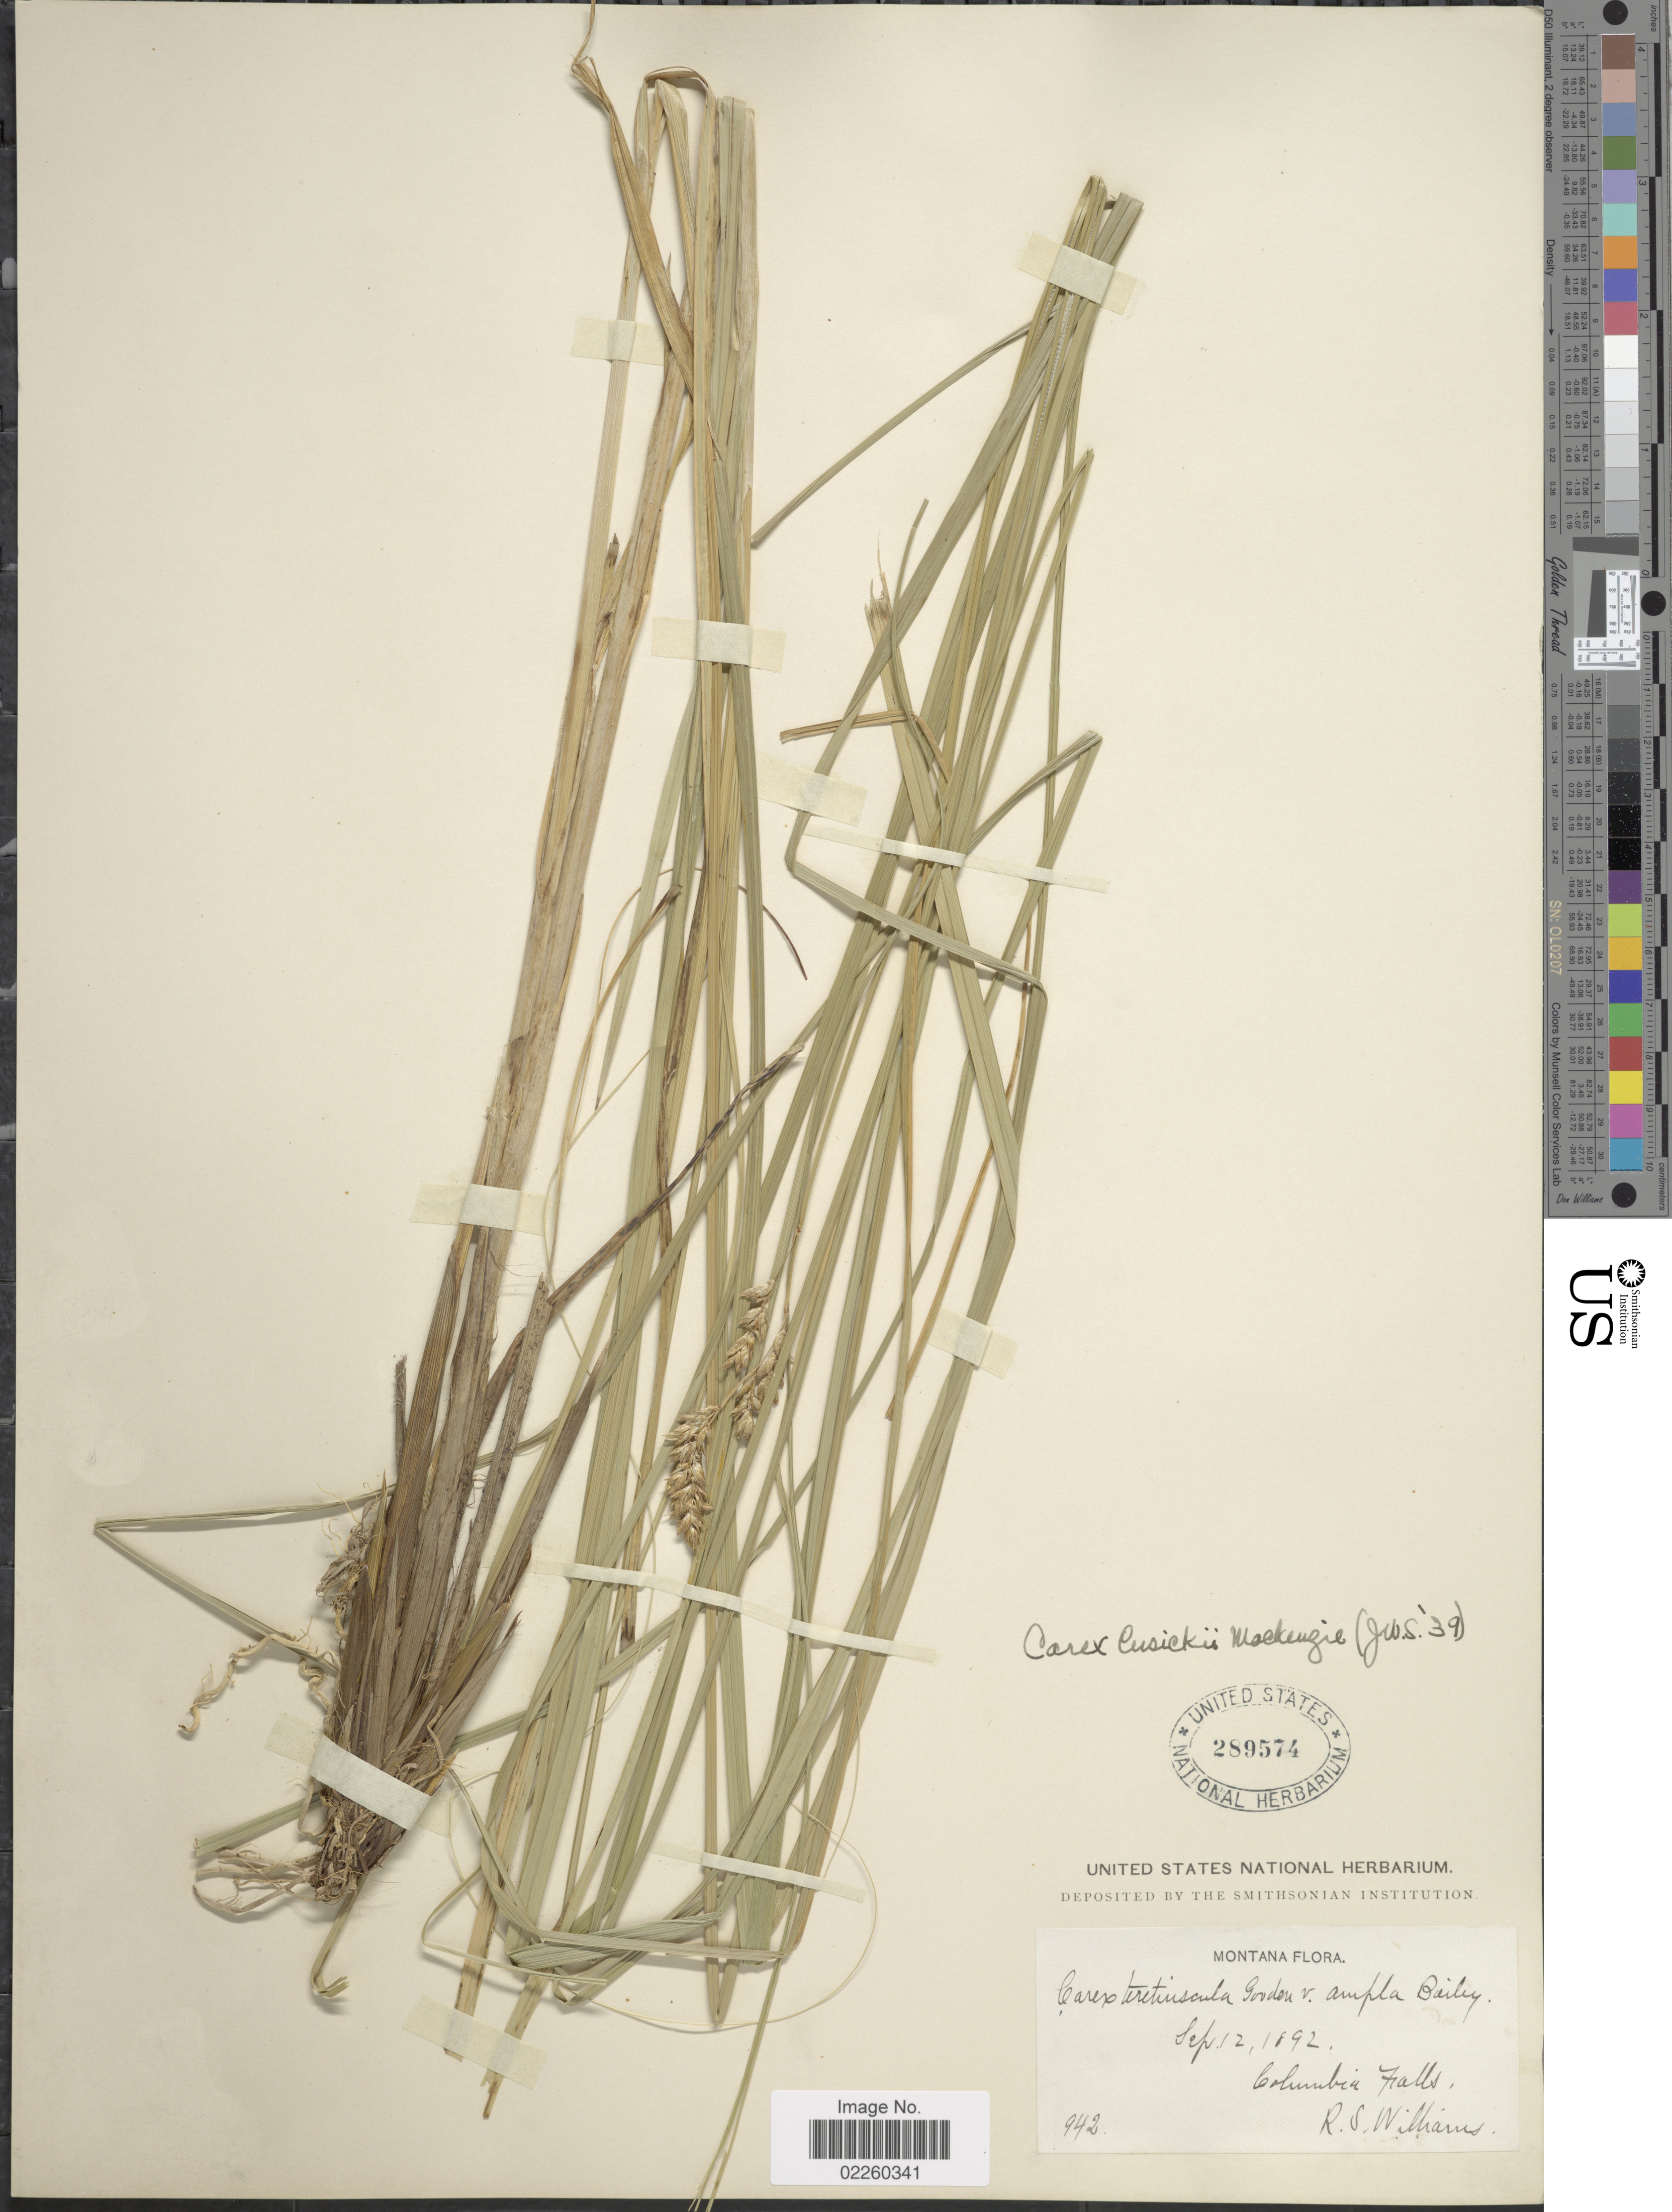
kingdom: Plantae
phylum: Tracheophyta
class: Liliopsida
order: Poales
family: Cyperaceae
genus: Carex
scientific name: Carex cusickii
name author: Mack.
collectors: R. S. Williams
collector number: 942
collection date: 1892-09-12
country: United States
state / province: Montana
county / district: Flathead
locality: Columbia Falls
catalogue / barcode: US 289574